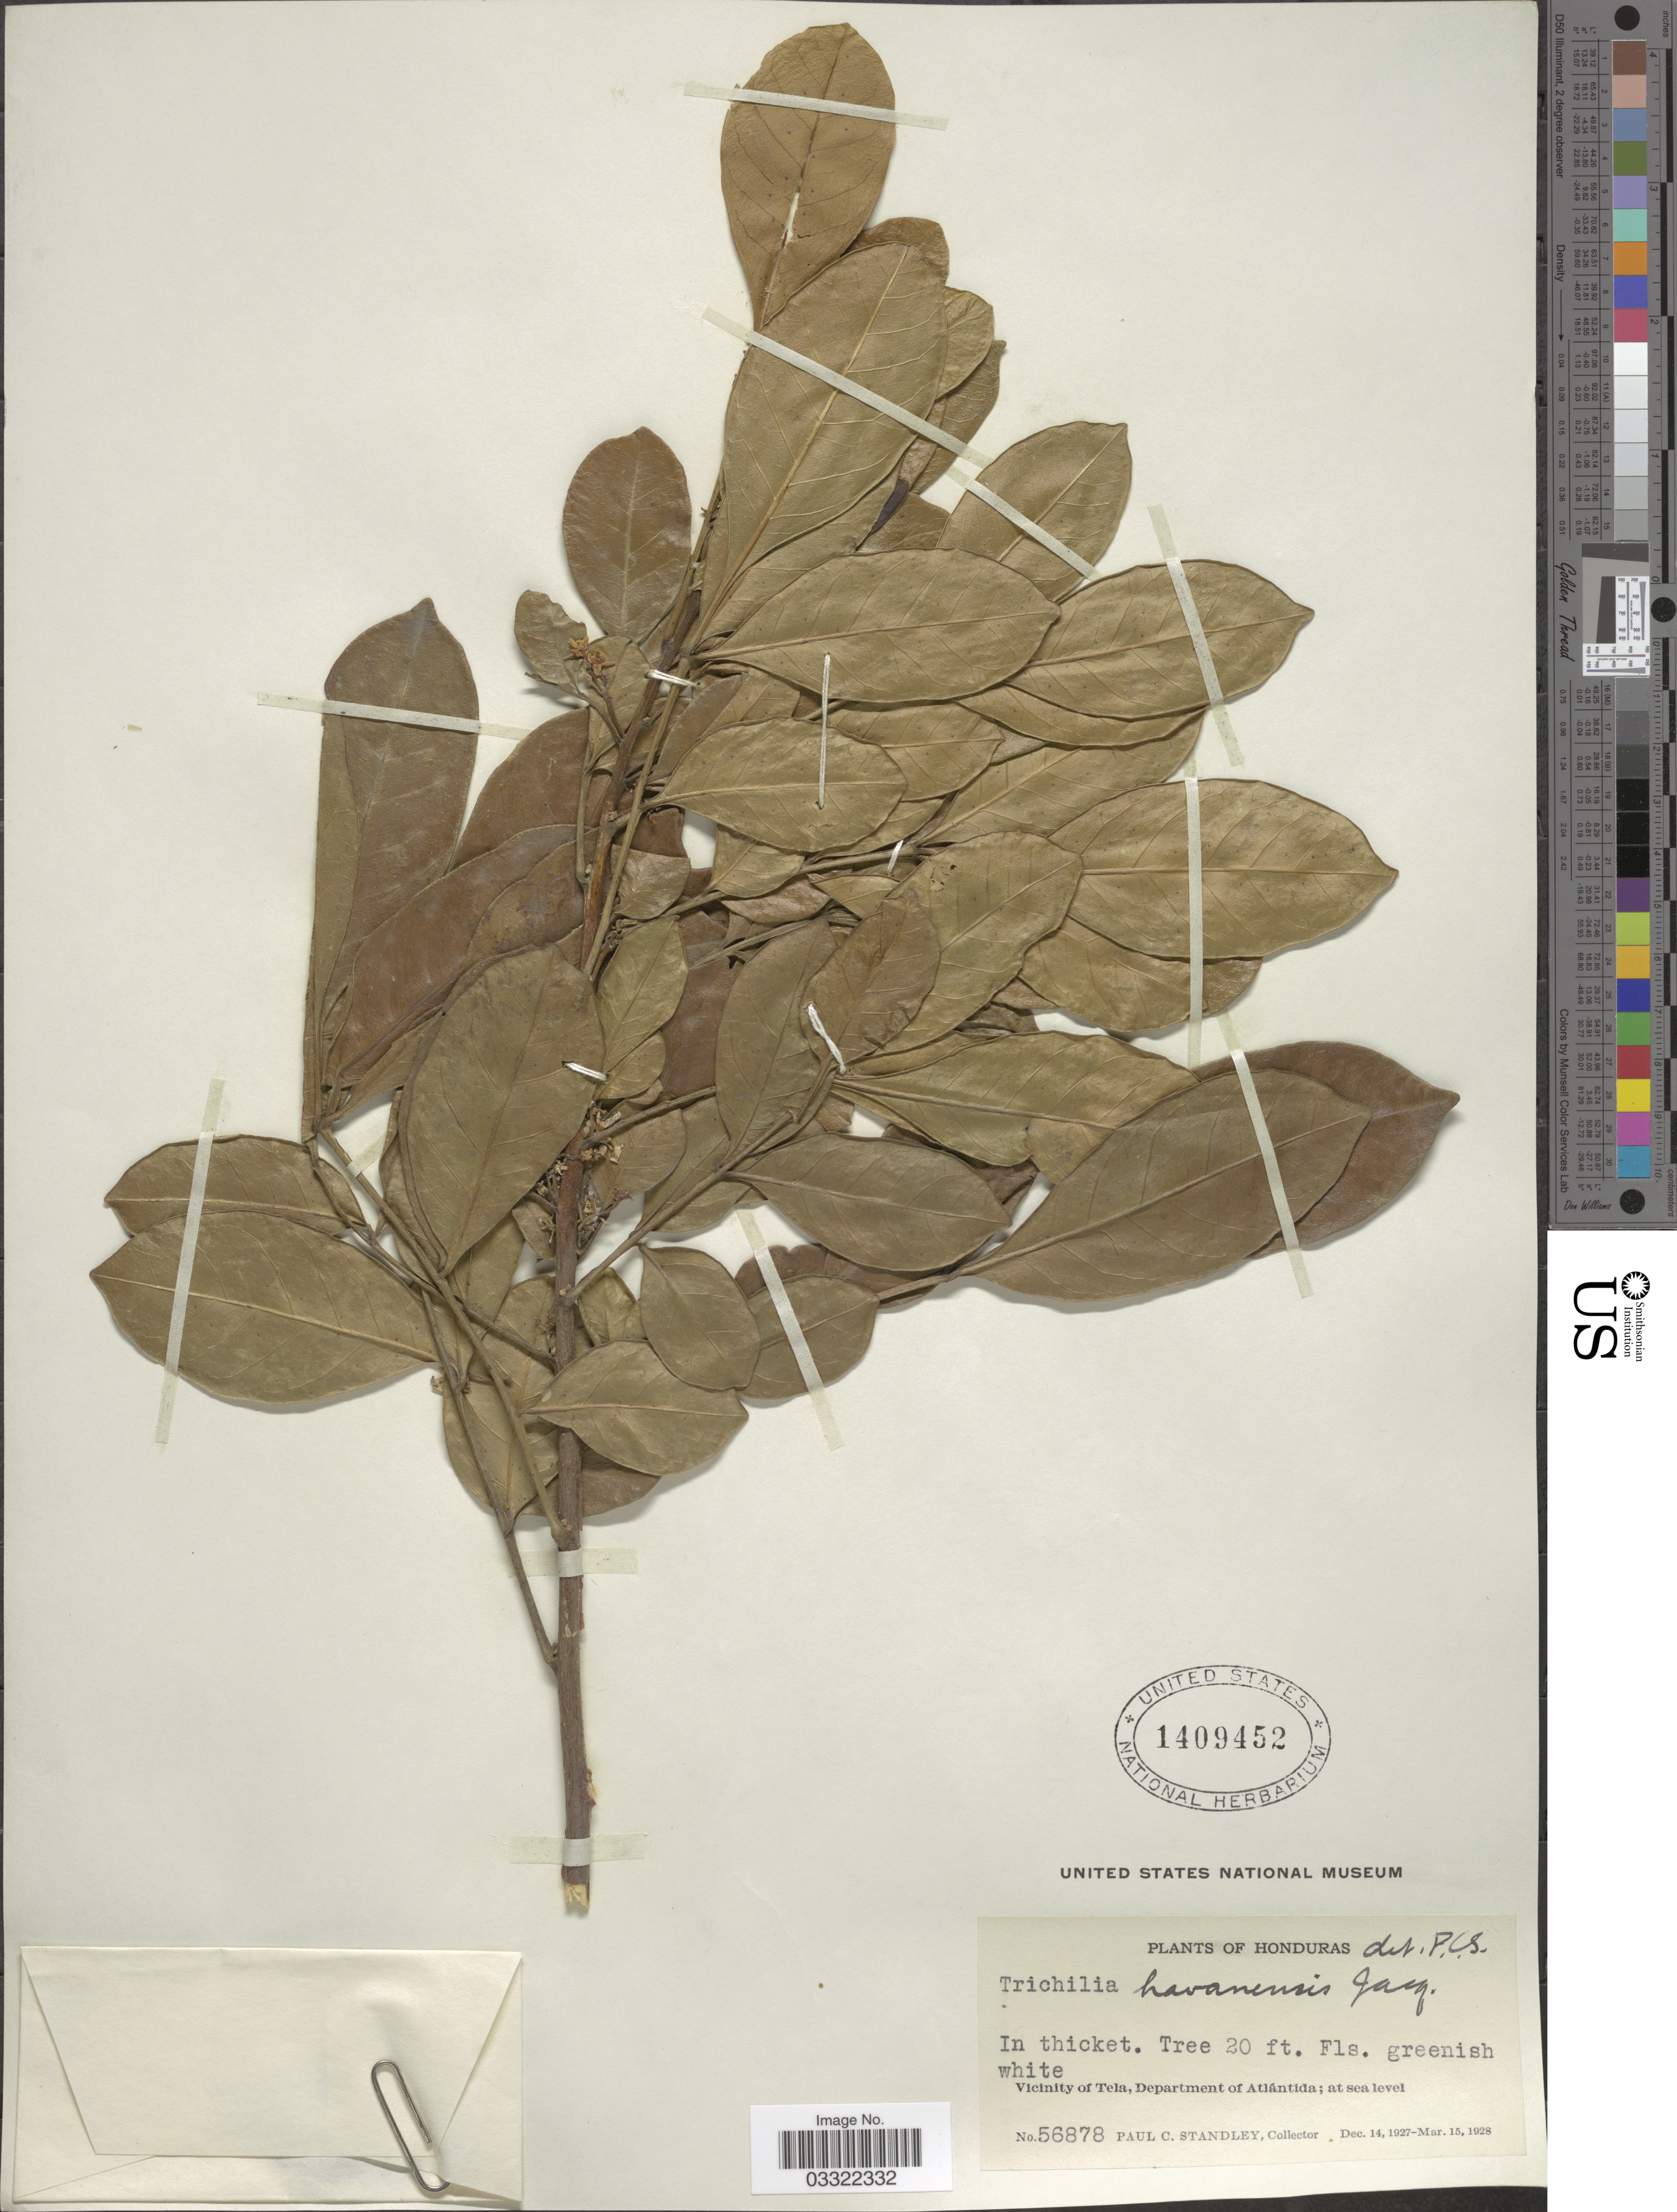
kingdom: Plantae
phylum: Tracheophyta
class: Magnoliopsida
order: Sapindales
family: Meliaceae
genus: Trichilia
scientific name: Trichilia havanensis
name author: Jacq.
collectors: P. C. Standley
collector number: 56878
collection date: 1927-12-14/1928-03-15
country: Honduras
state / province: Atlántida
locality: Vicinity of Tela, Department of Atlántida.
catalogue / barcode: US 1409452